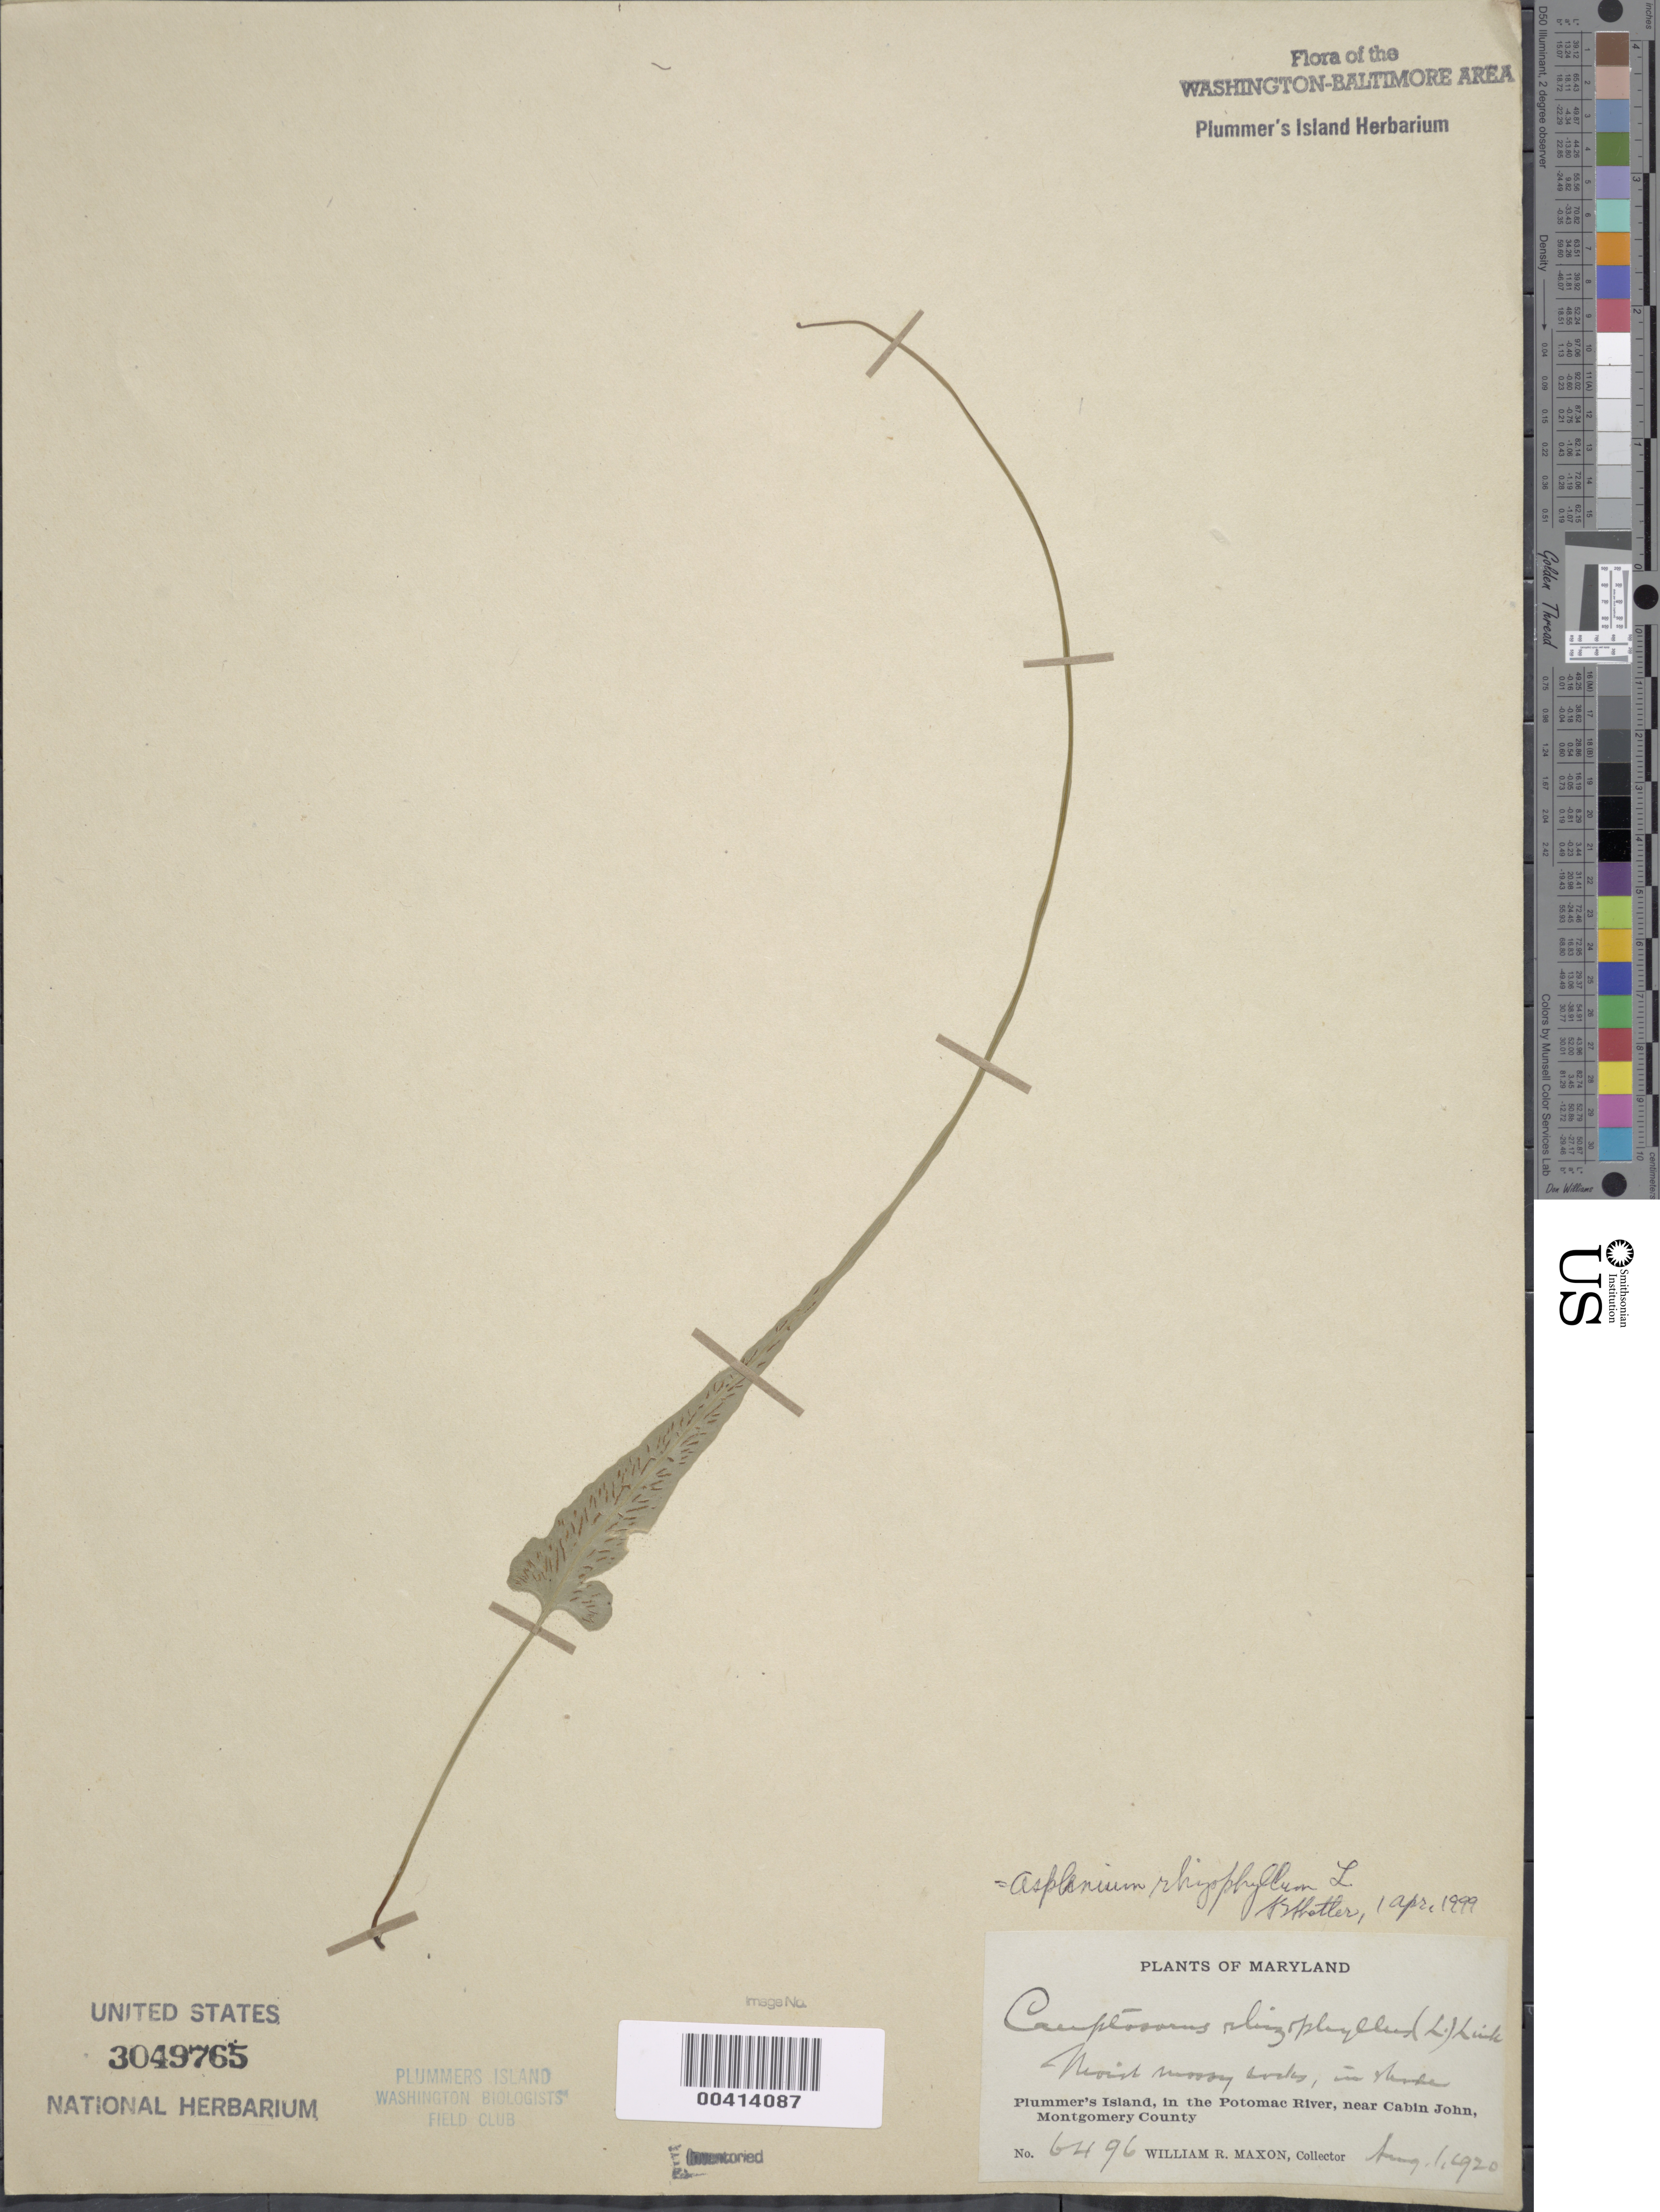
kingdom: Plantae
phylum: Tracheophyta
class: Polypodiopsida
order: Polypodiales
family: Aspleniaceae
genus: Asplenium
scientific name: Asplenium rhizophyllum var. auriculatum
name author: Hieron.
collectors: W. R. Maxon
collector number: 6496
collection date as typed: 01 Aug 1920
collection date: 1920-08-01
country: United States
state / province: Maryland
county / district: Montgomery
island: Plummers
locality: Plummer's Island C. & O. Canal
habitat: Moist mossy rocks, in shade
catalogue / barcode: US 3049765